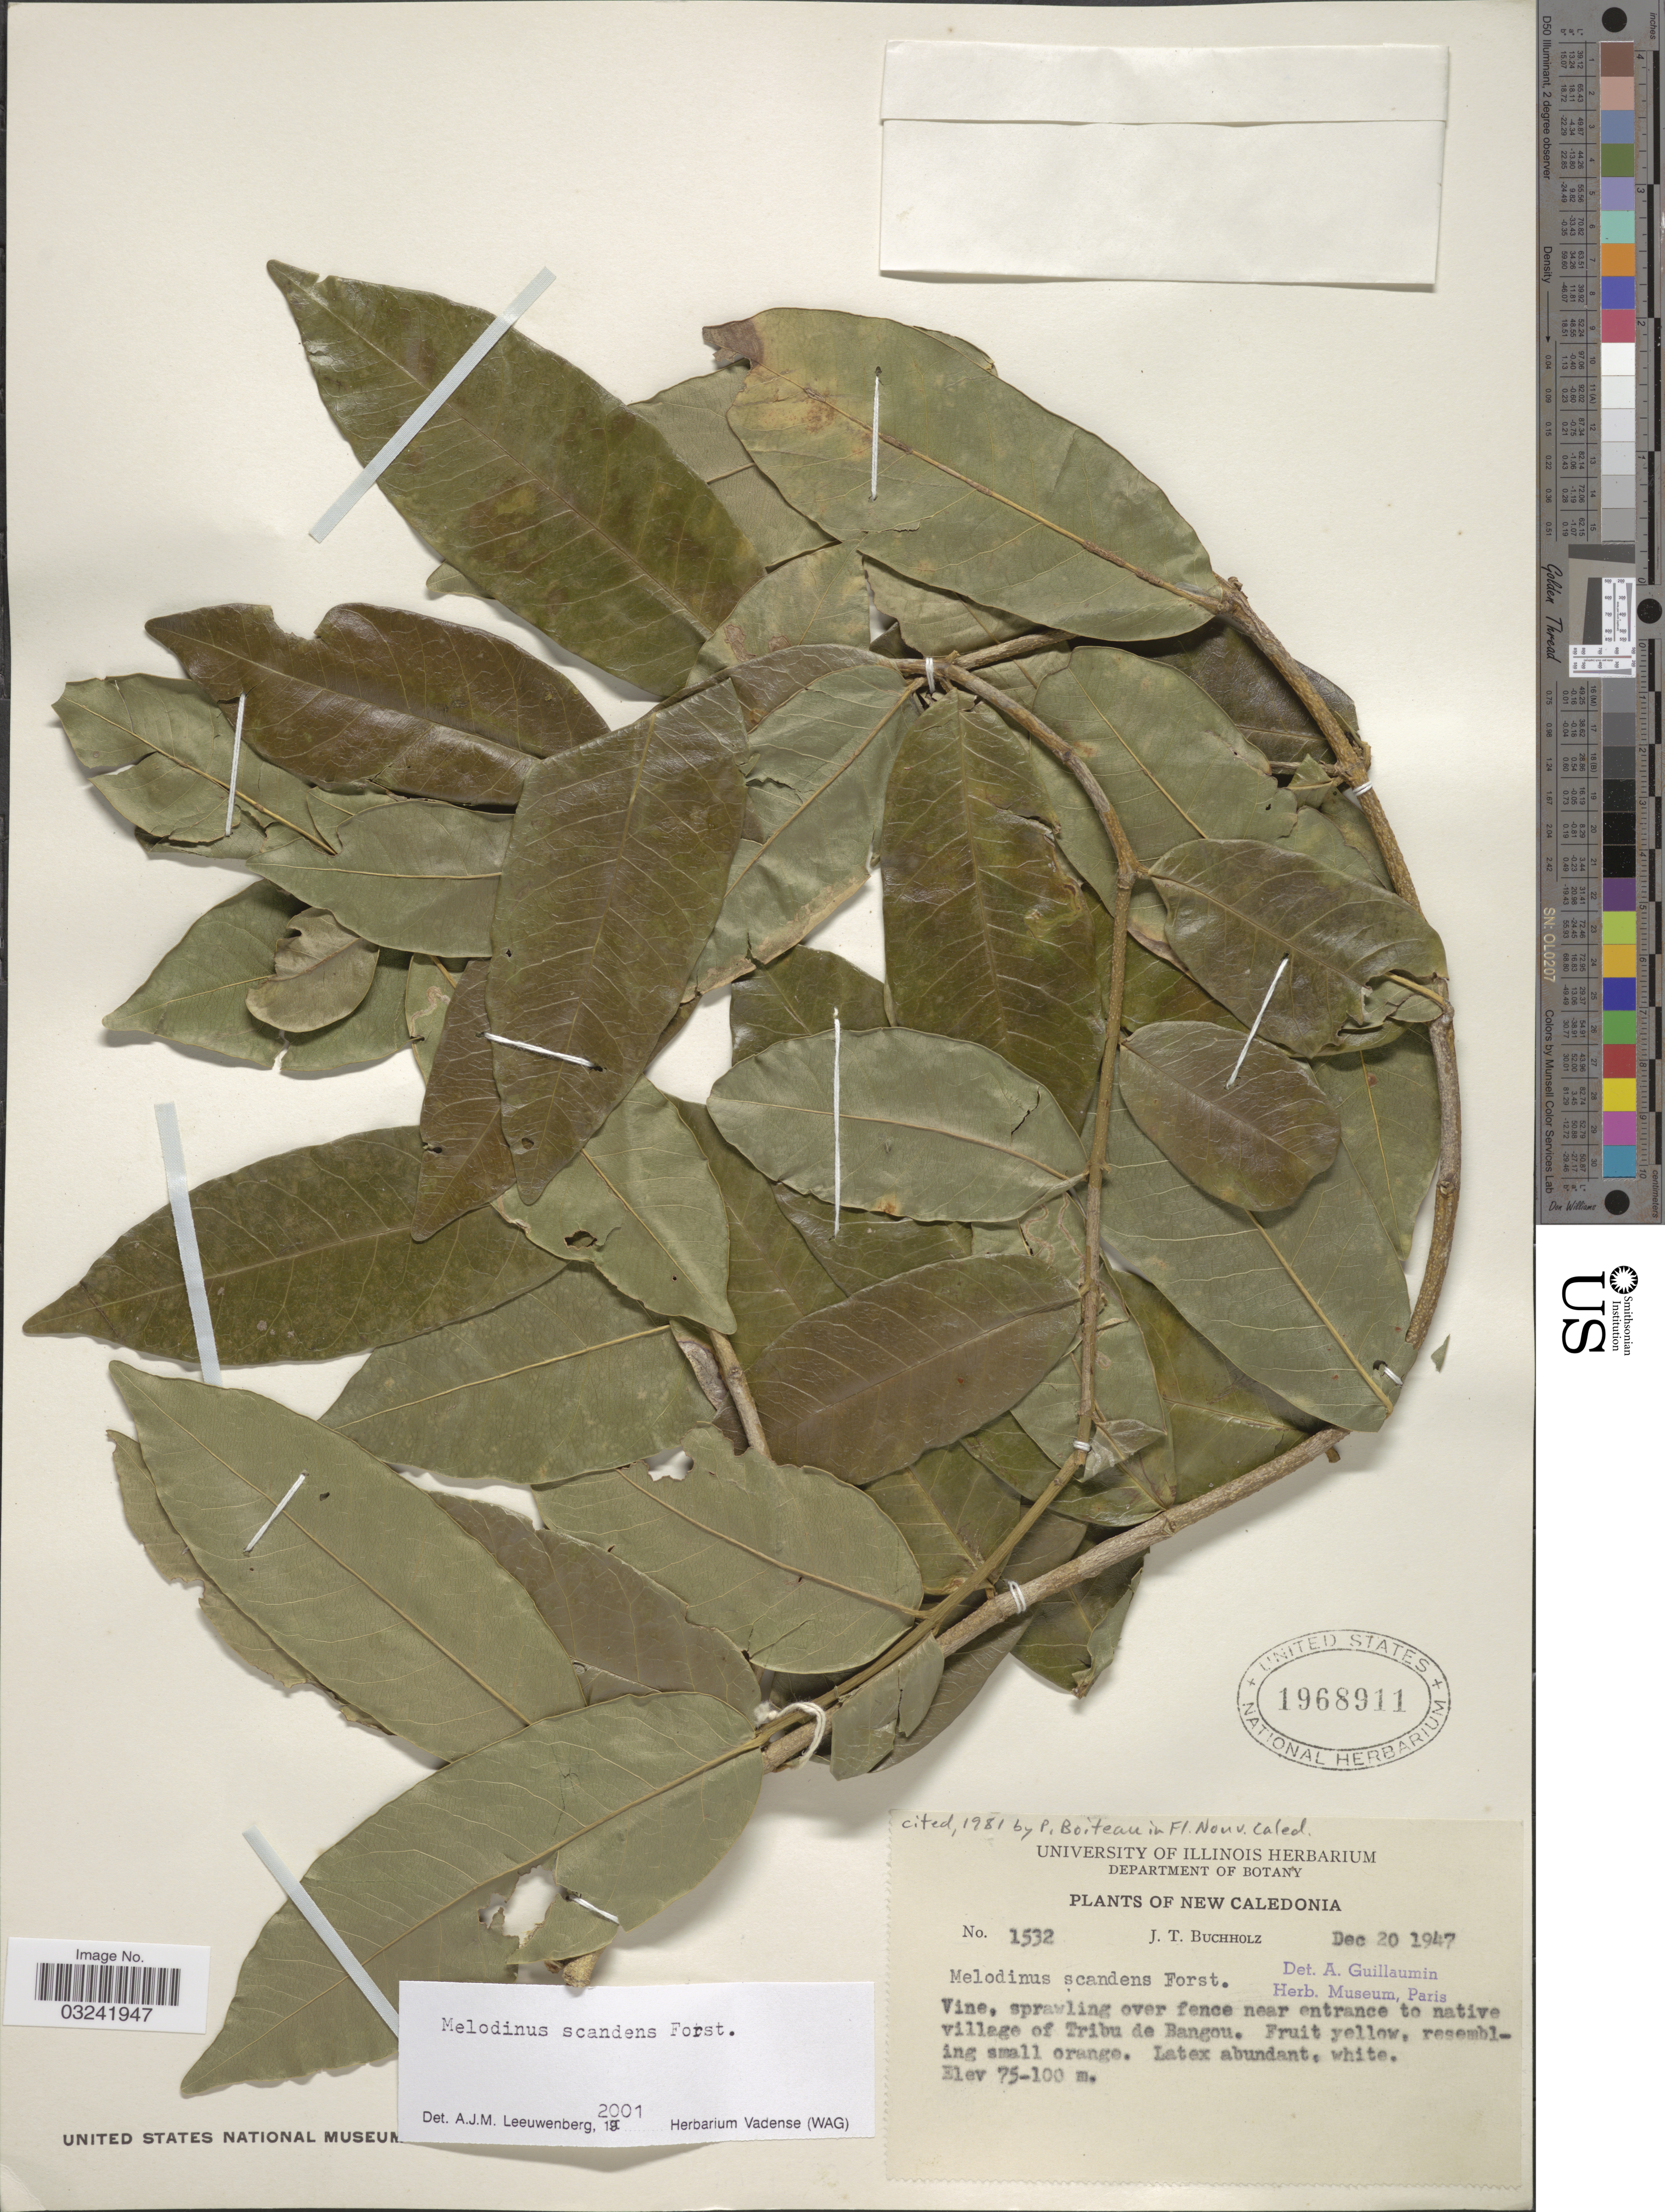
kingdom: Plantae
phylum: Tracheophyta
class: Magnoliopsida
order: Gentianales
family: Apocynaceae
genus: Melodinus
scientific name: Melodinus scandens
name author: J.R. Forst. & G. Forst.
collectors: J. T. Buchholz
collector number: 1532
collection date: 1947-12-20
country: New Caledonia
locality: Sprawling over fence near entrance to native village of Tribu de Bangou.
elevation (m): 75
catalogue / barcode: US 1968911